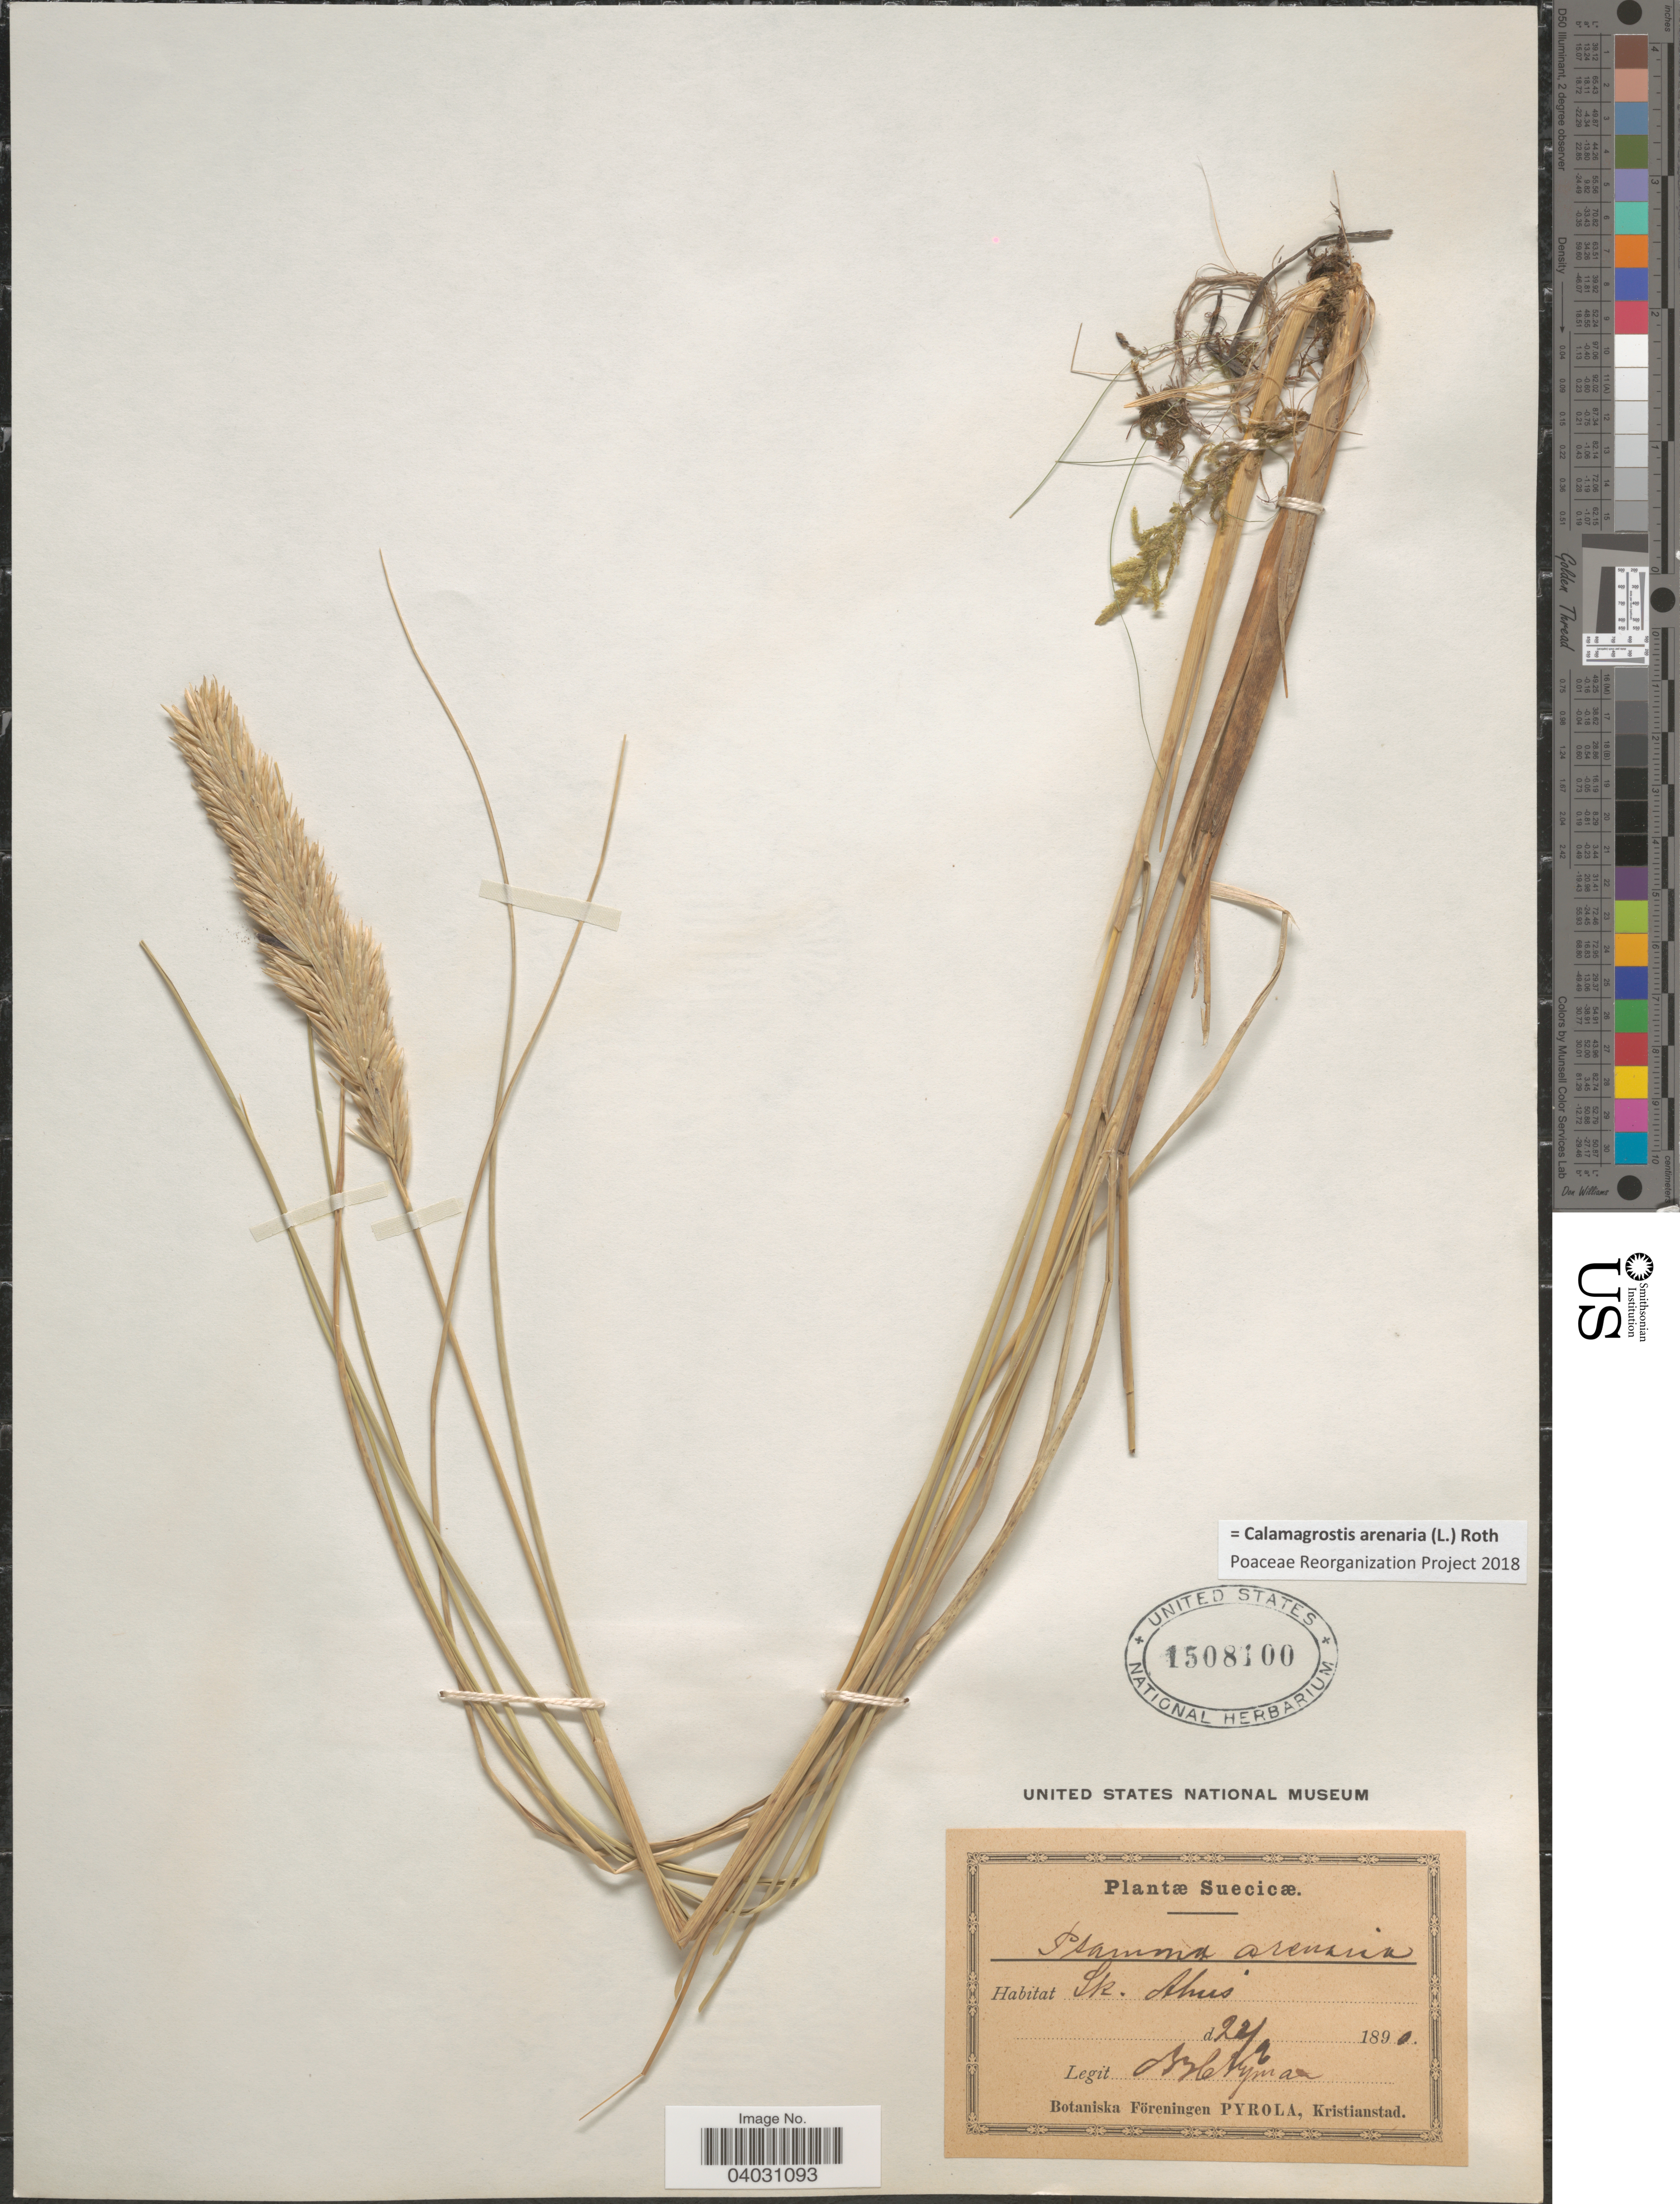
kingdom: Plantae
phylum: Tracheophyta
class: Liliopsida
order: Poales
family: Poaceae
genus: Calamagrostis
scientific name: Calamagrostis arenaria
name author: (L.) Roth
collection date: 1890-02-22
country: Sweden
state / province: Skåne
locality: Suecicæ. Sk. Ahus.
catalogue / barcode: US 1508100